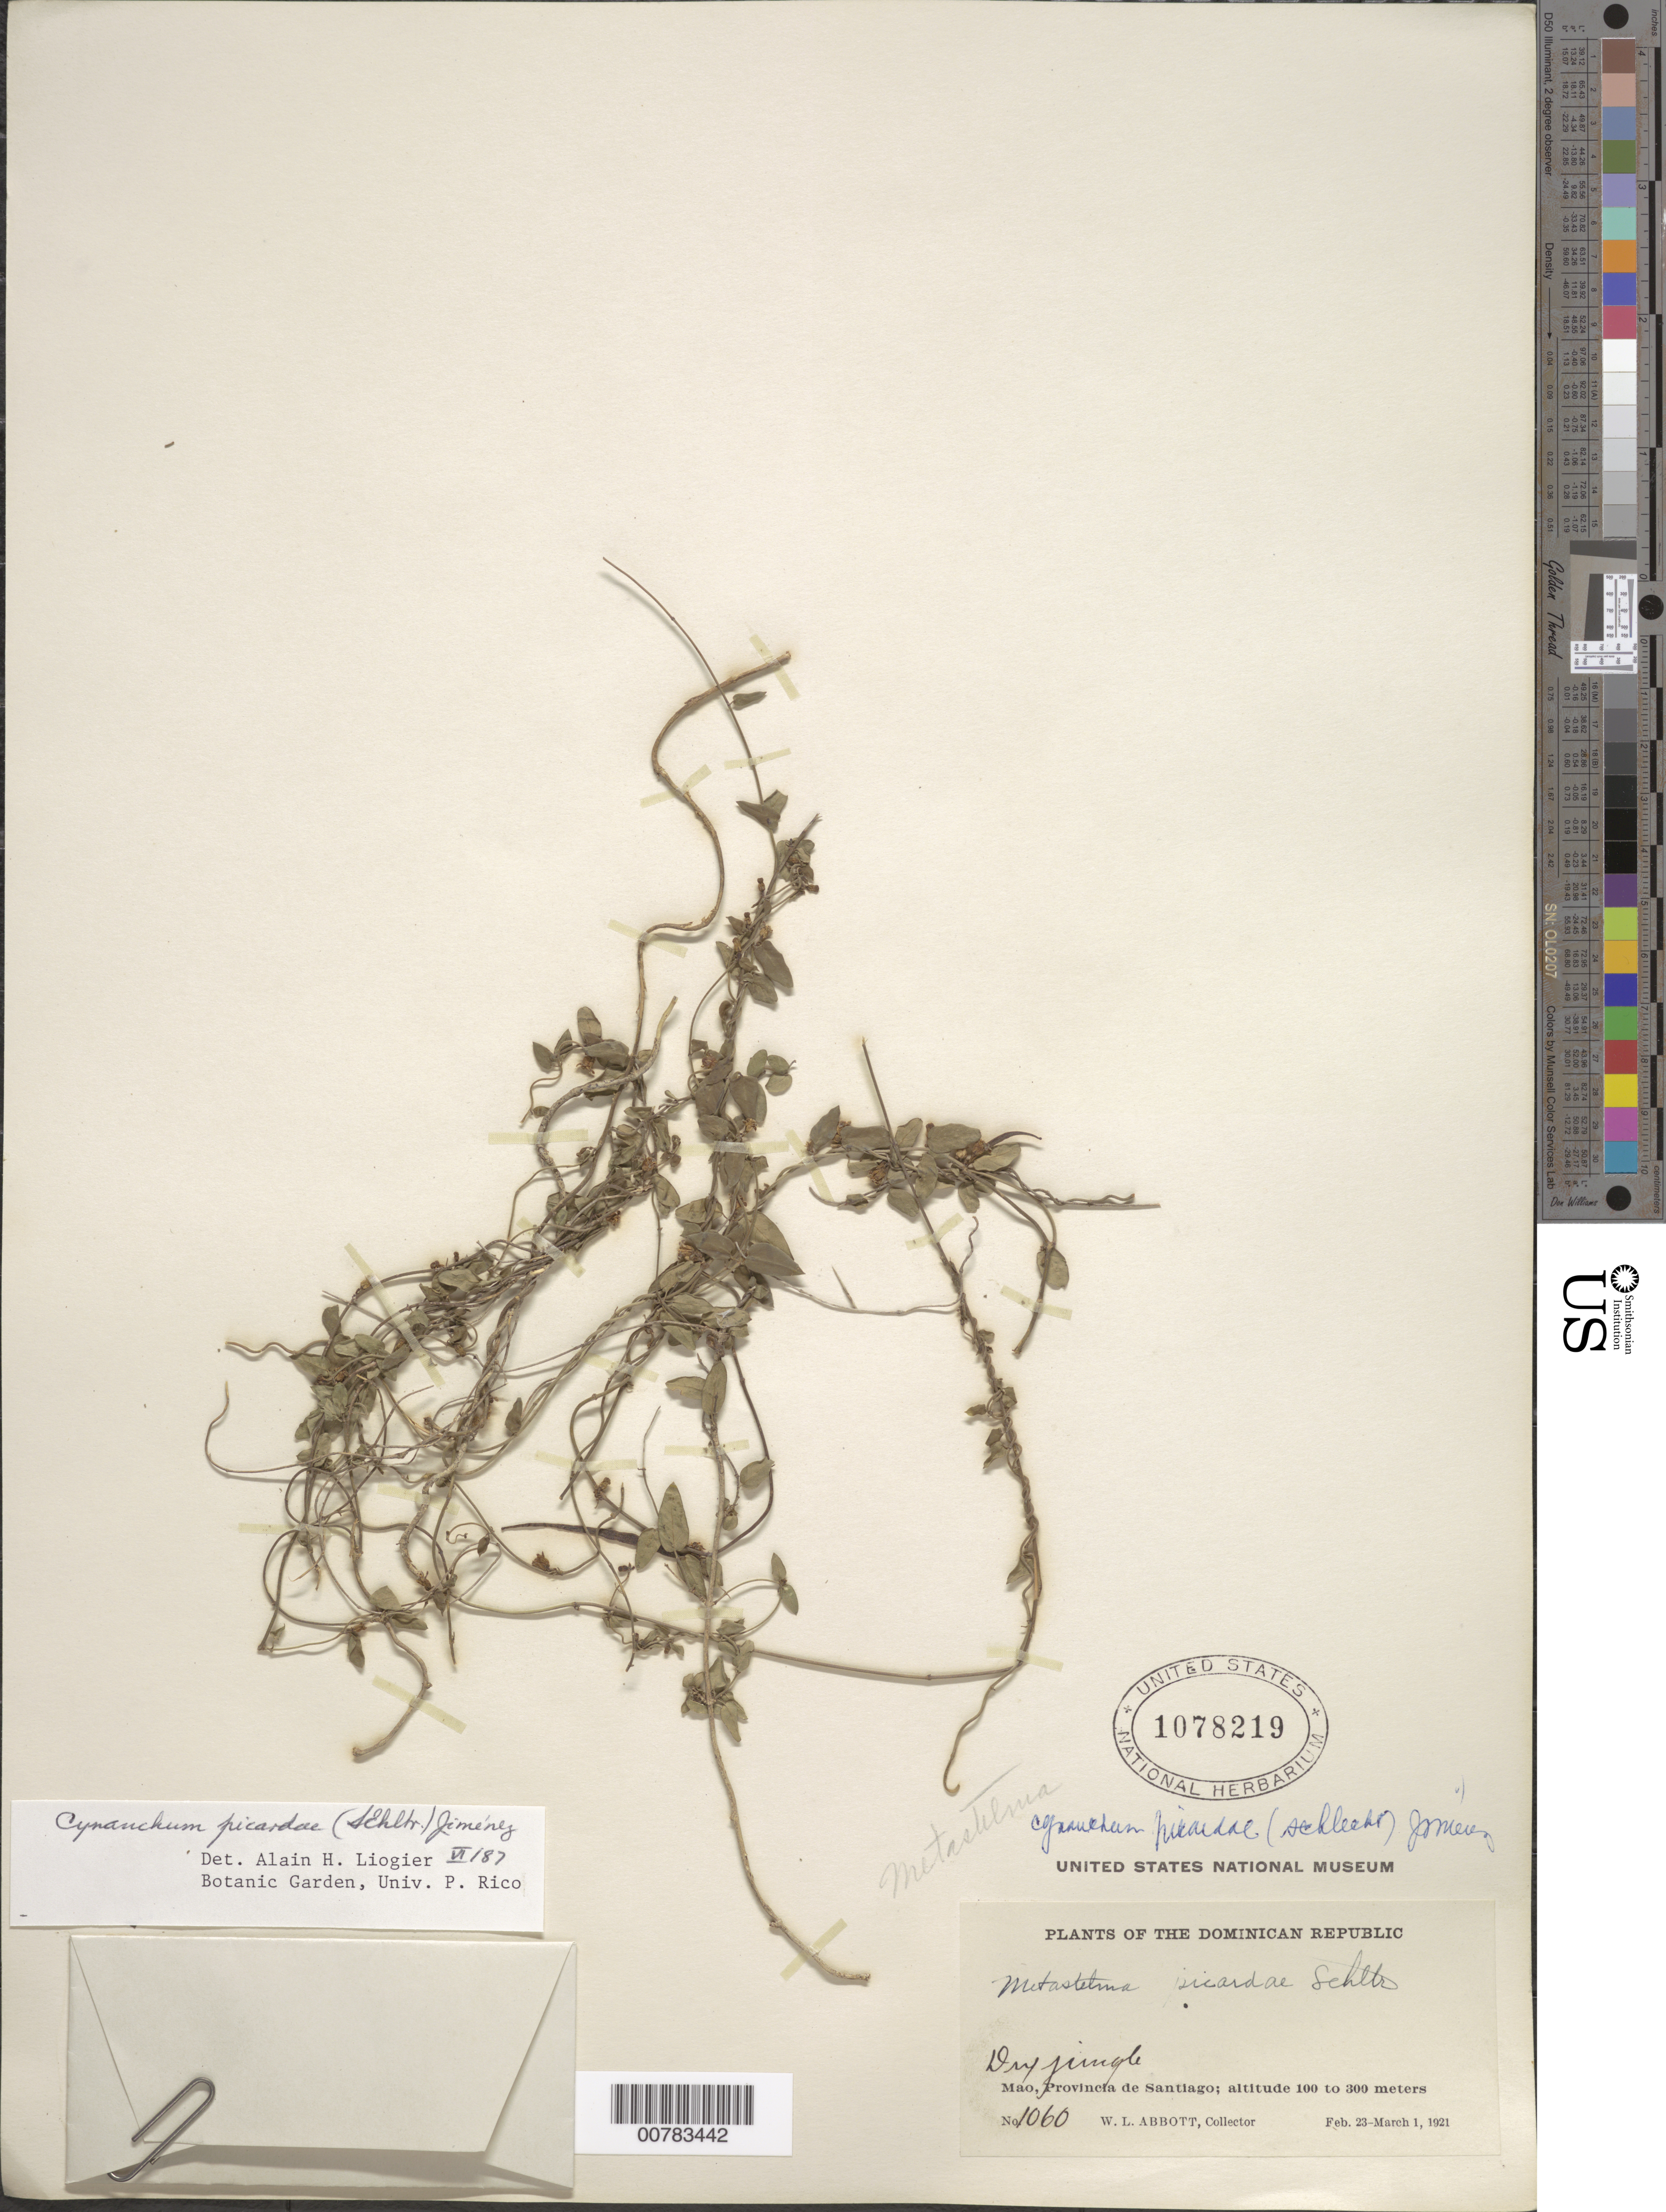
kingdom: Plantae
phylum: Tracheophyta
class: Magnoliopsida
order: Gentianales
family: Apocynaceae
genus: Metastelma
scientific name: Metastelma picardae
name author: Schltr.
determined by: Liogier, Alain H.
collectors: W. L. Abbott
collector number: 1060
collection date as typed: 23 Feb 1910 to 01 Mar 1921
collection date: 1910-02-23/1921-03-01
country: Dominican Republic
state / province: Santiago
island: Hispaniola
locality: Mao.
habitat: Dry jungle.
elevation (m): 100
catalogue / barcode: US 1078219